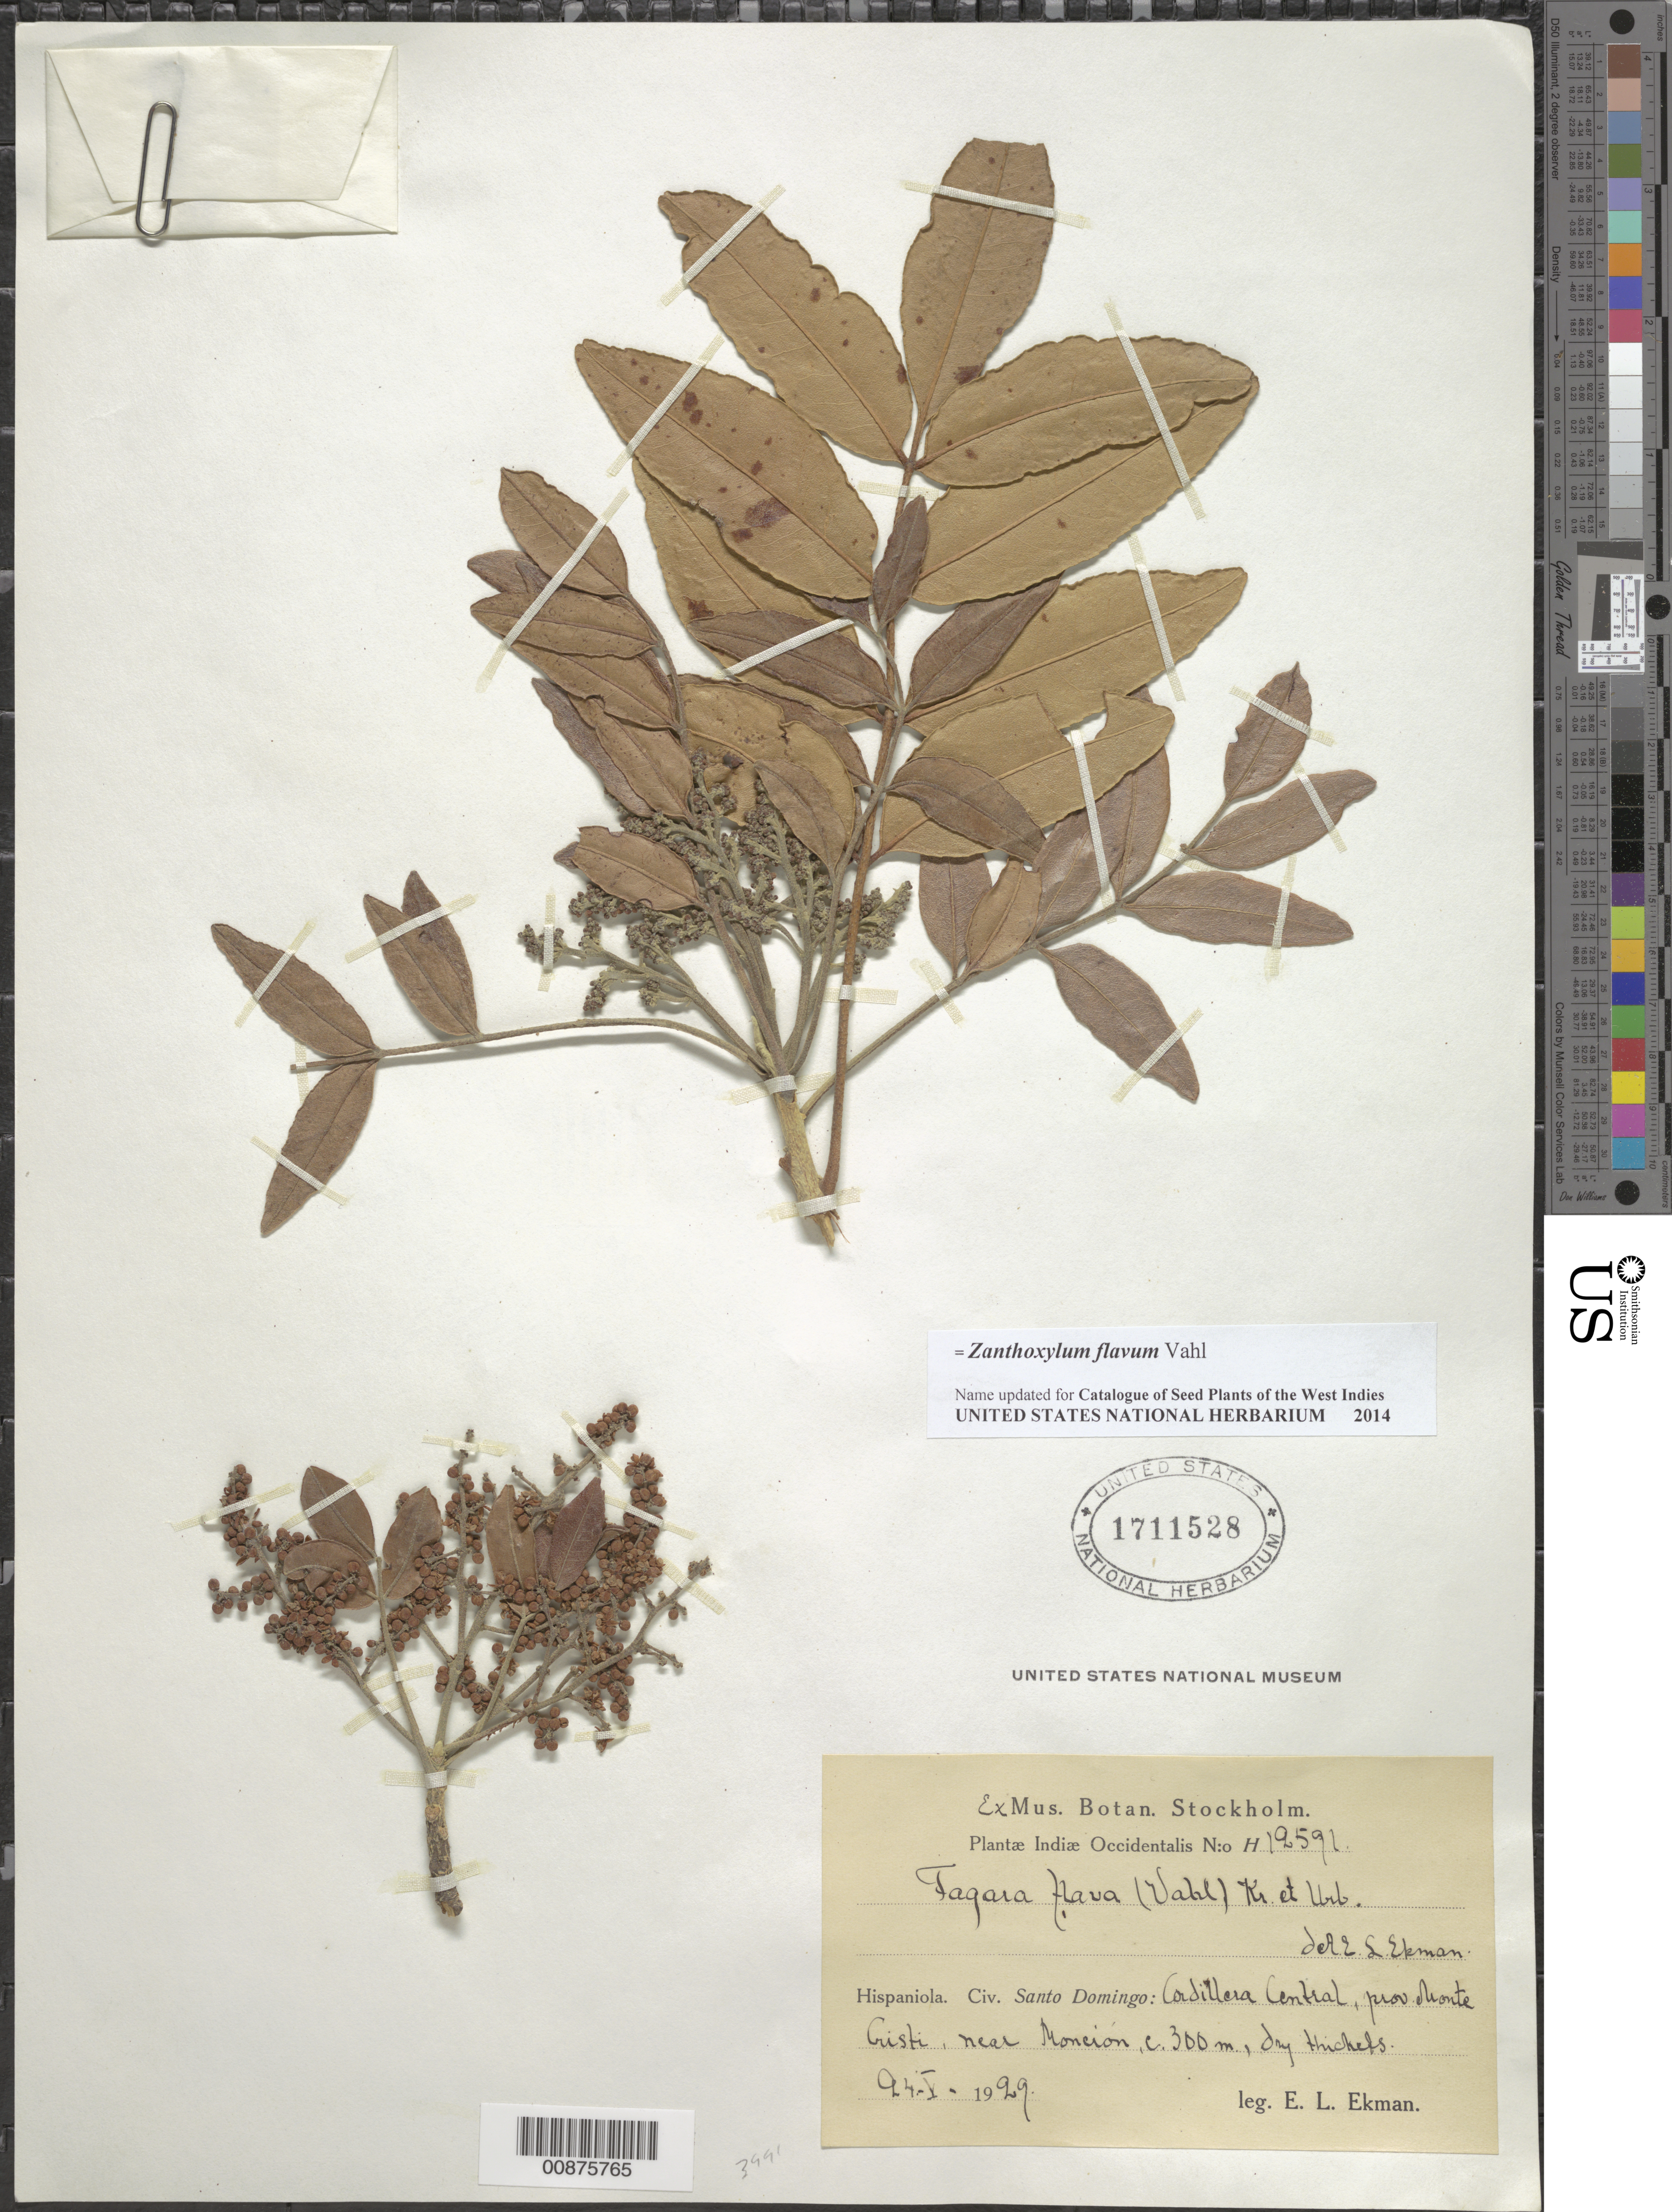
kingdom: Plantae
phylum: Tracheophyta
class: Magnoliopsida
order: Sapindales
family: Rutaceae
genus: Zanthoxylum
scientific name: Zanthoxylum flavum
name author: Vahl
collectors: E. L. Ekman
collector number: H 12591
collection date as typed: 24 May 1929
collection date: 1929-05-24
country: Dominican Republic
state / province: Monte Cristi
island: Hispaniola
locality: Cordillera Central, near Moncion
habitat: Dry thickets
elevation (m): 300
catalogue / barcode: US 1711528